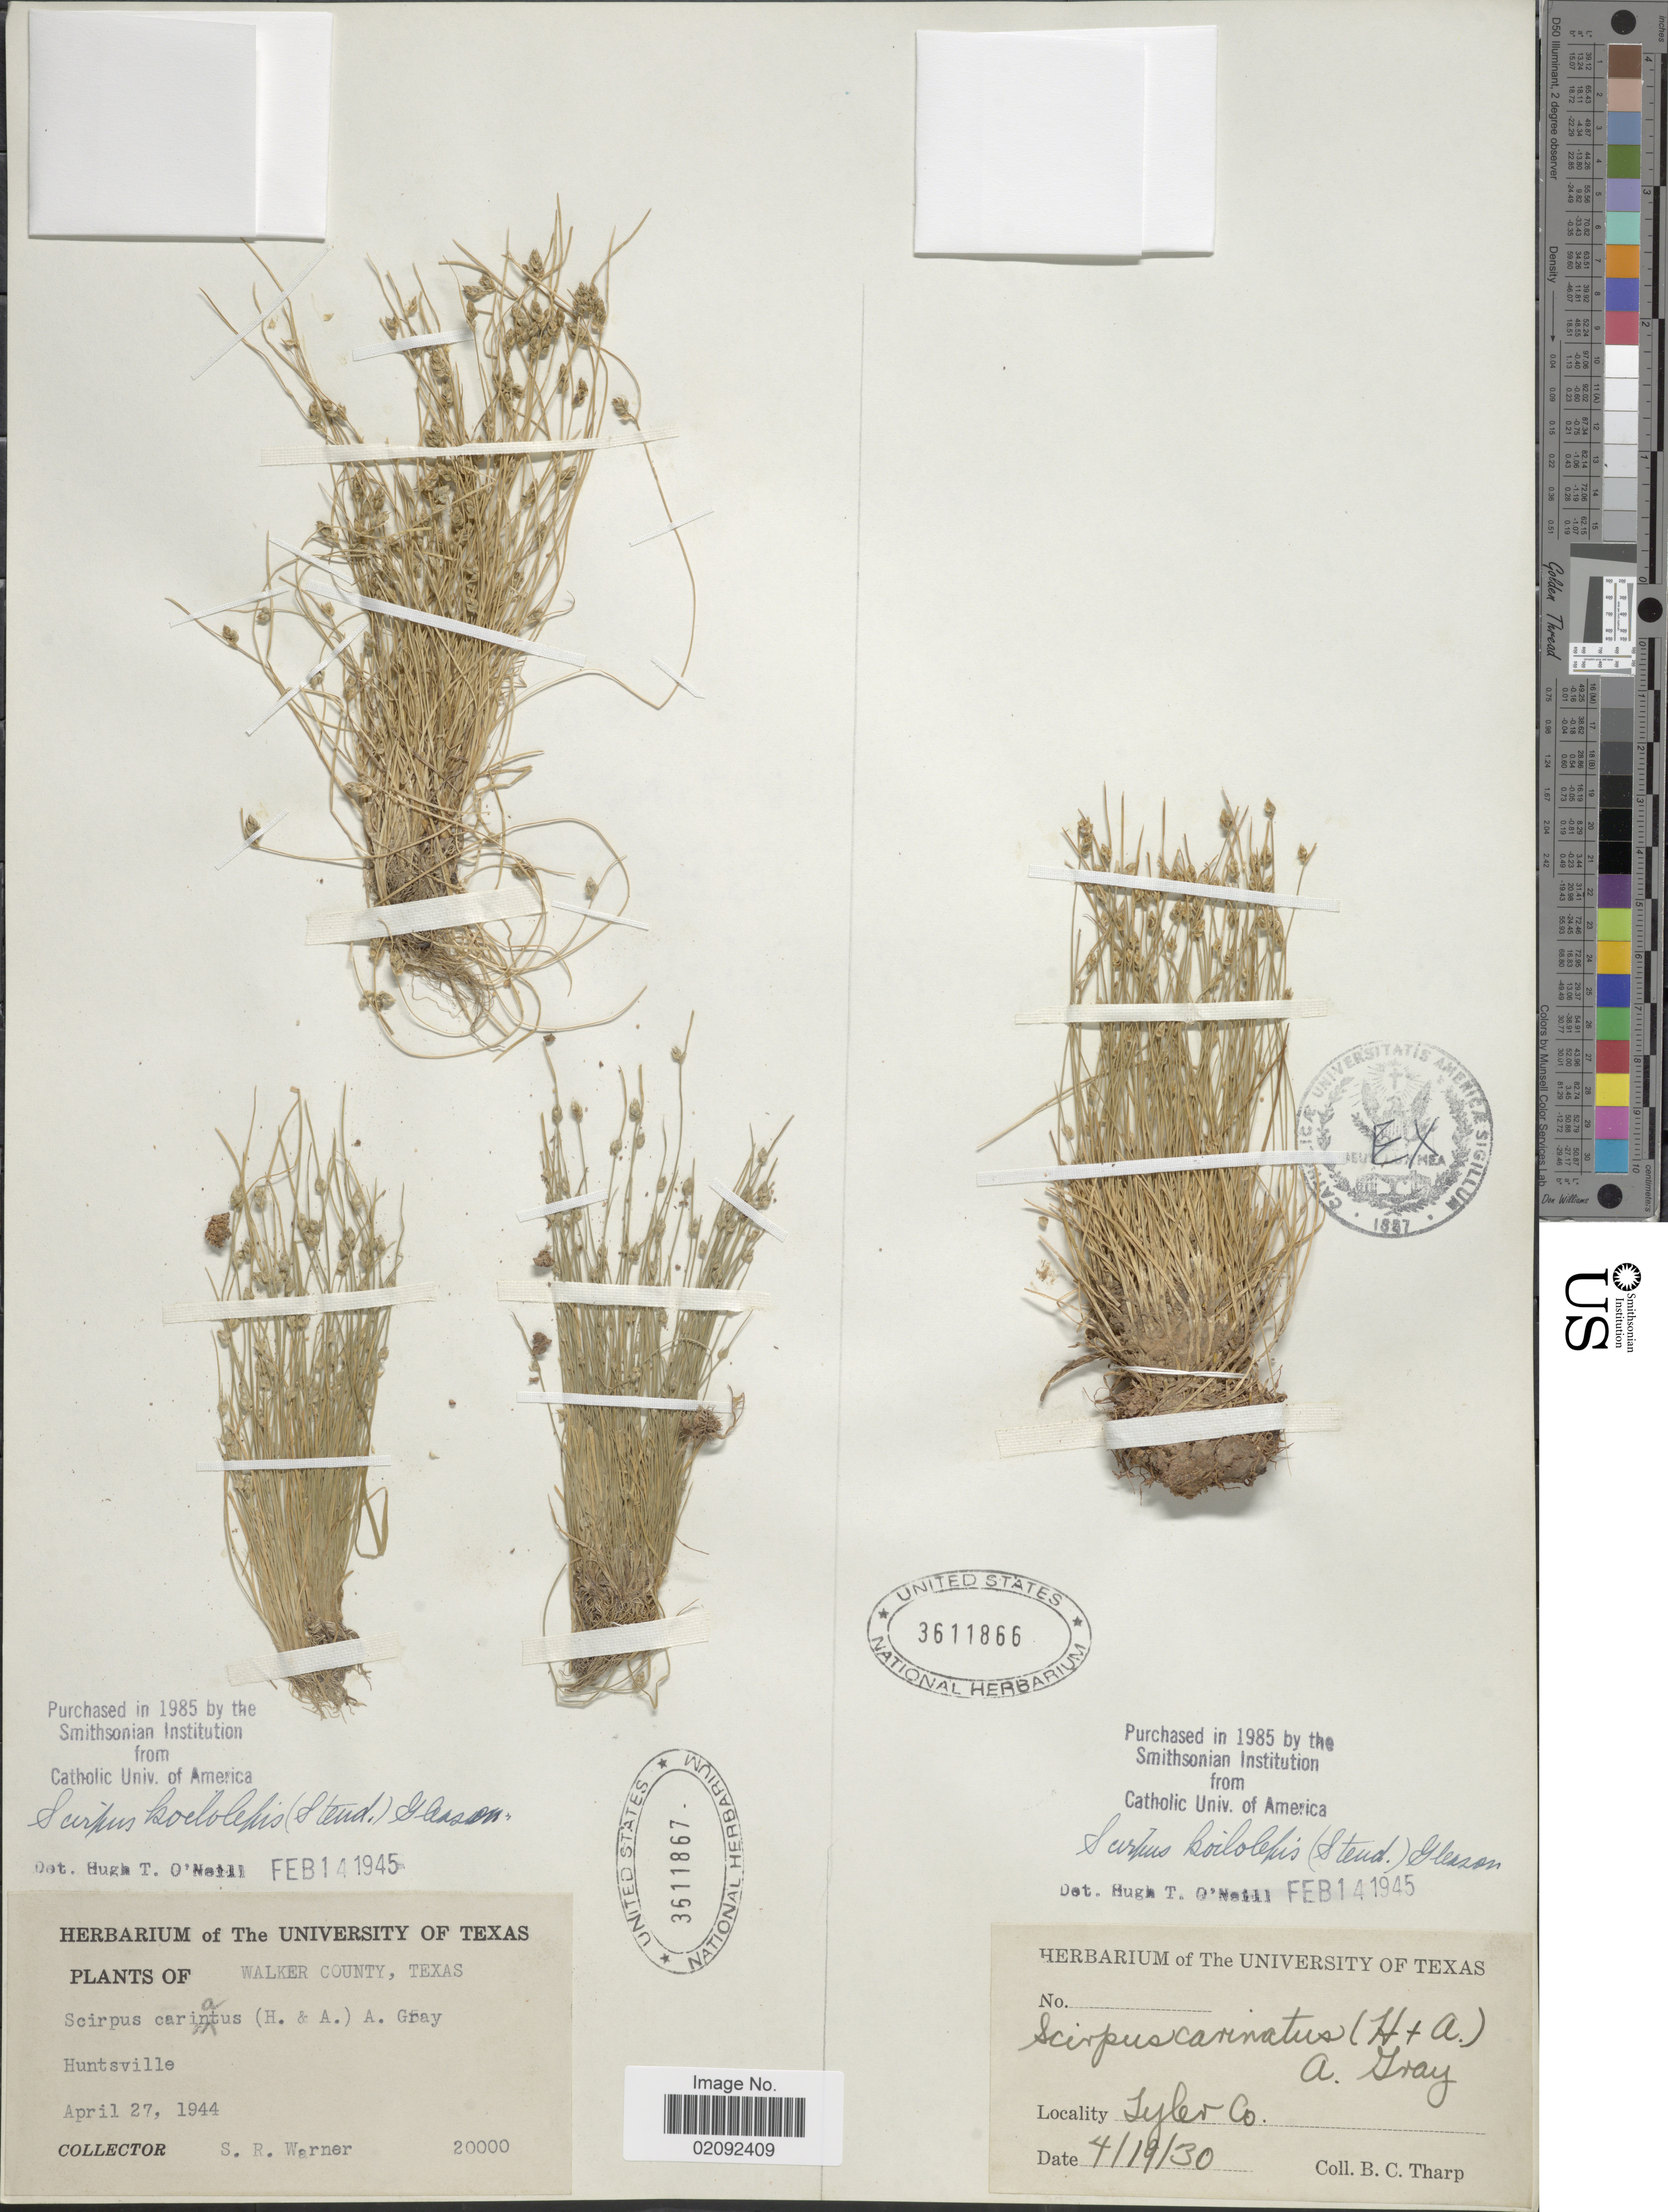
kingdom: Plantae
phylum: Tracheophyta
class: Liliopsida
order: Poales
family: Cyperaceae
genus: Isolepis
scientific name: Isolepis carinata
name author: Hook. & Arn. ex Torr.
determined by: Strong, M. T., (US), Smithsonian Institution - National Museum of Natural History (UNITED STATES)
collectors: B. C. Tharp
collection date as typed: Transcribed d/m/y: 19/4/30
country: United States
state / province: Texas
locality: Tyler Co.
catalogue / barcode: US 3611866-2